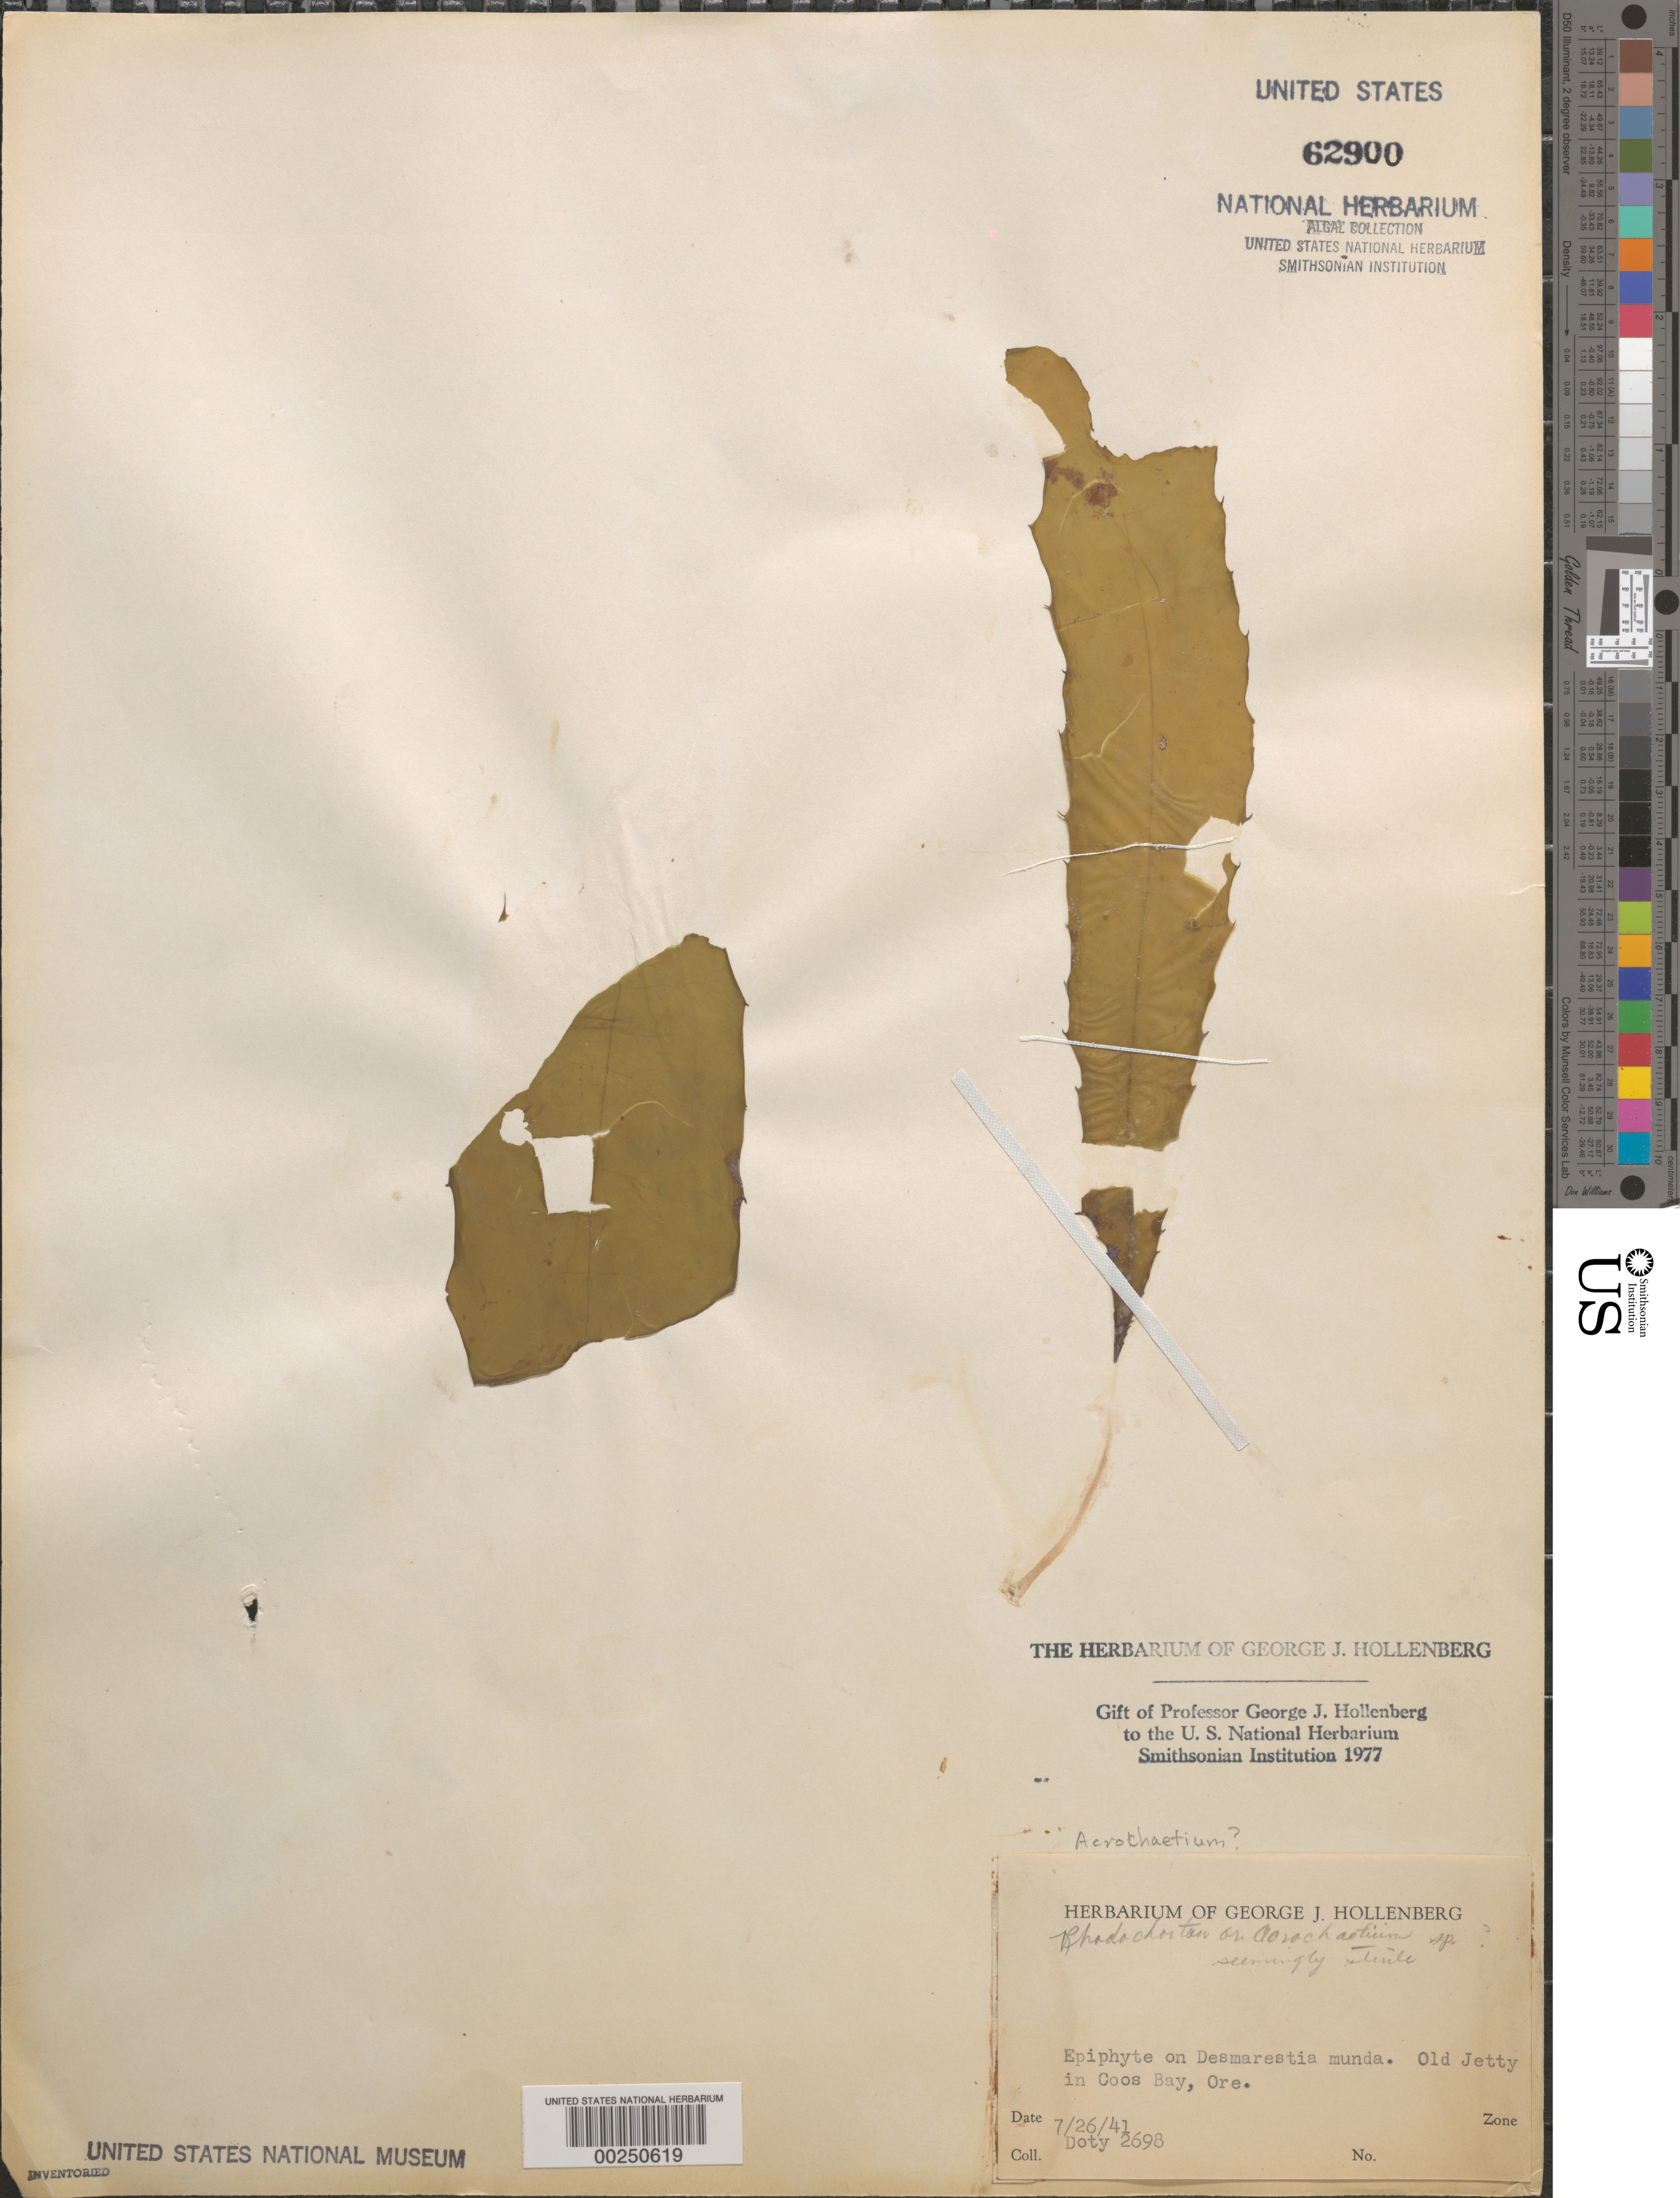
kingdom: Plantae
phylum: Rhodophyta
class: Florideophyceae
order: Acrochaetiales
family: Acrochaetiaceae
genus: Acrochaetium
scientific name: Acrochaetium sp.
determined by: Hollenberg, George J.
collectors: M. S. Doty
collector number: MSD 2698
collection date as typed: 26 Jul 1941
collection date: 1941-07-26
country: United States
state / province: Oregon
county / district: Coos County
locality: Old jetty in Coos Bay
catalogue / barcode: US 62900